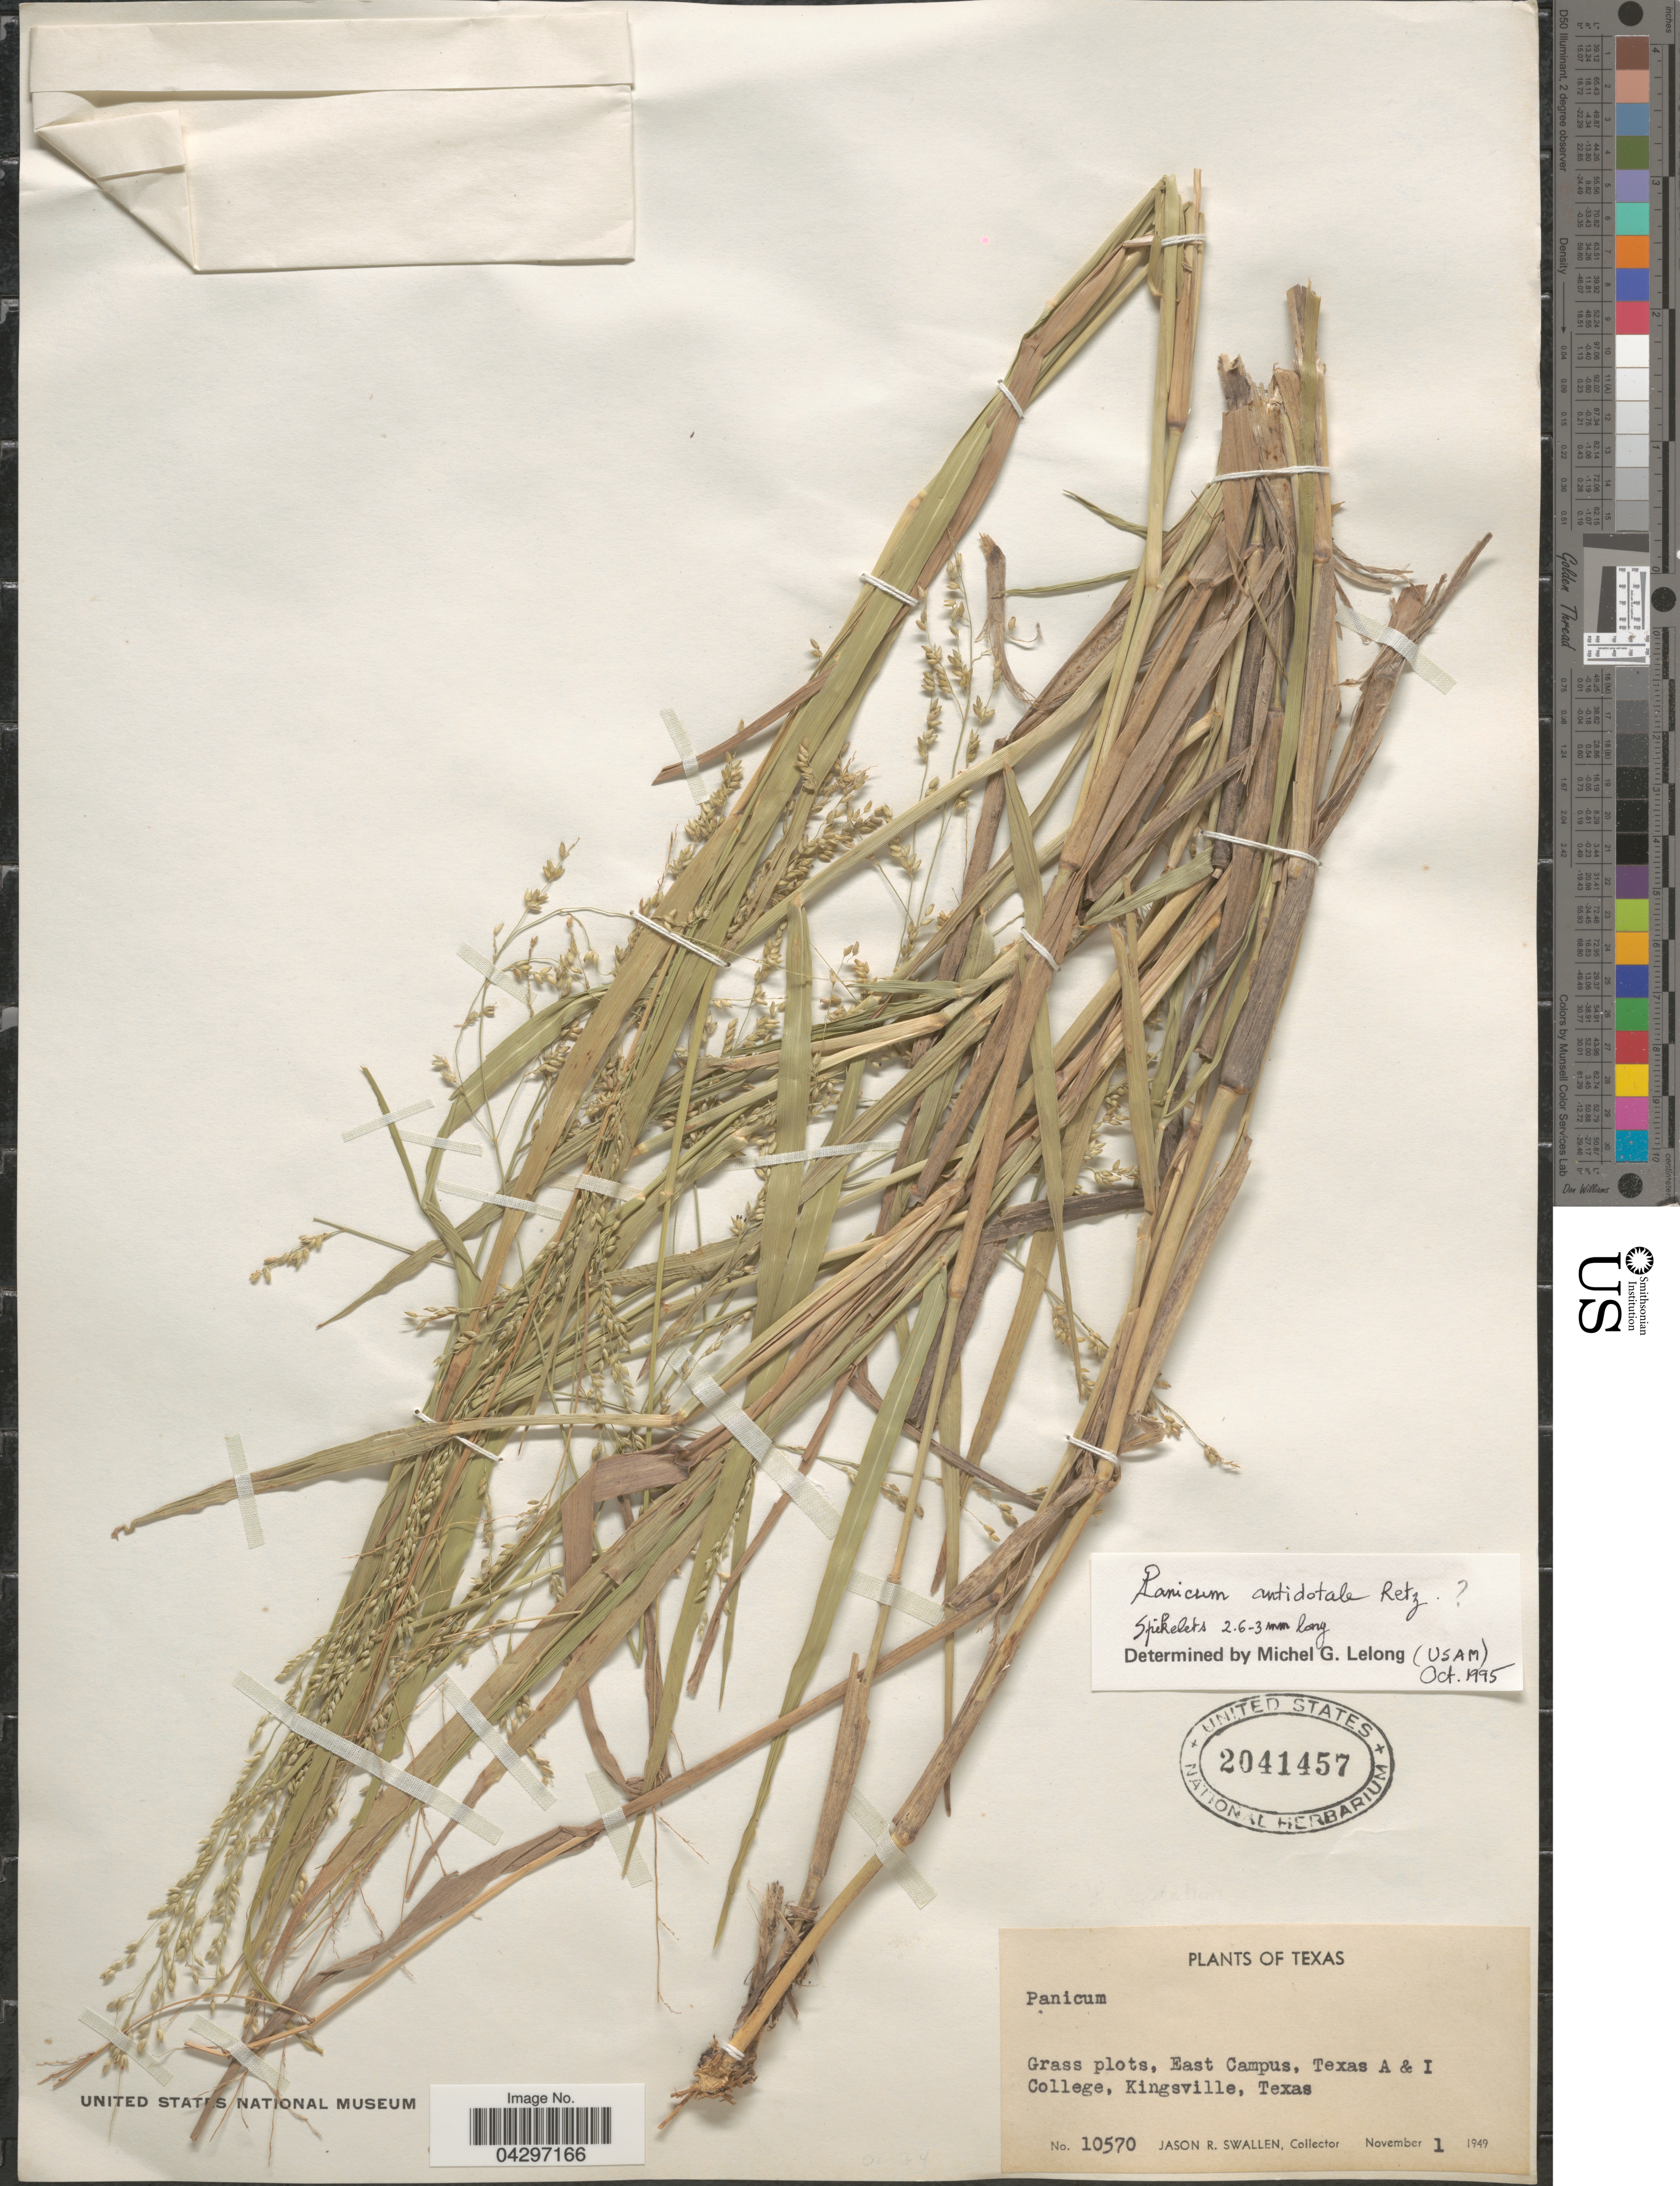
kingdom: Plantae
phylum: Tracheophyta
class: Liliopsida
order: Poales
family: Poaceae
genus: Panicum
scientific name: Panicum antidotale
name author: Retz.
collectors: J. R. Swallen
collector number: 10570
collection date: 1949-11-01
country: United States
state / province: Texas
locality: East Campus, Texas A & I College, Kingsville.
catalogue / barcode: US 2041457